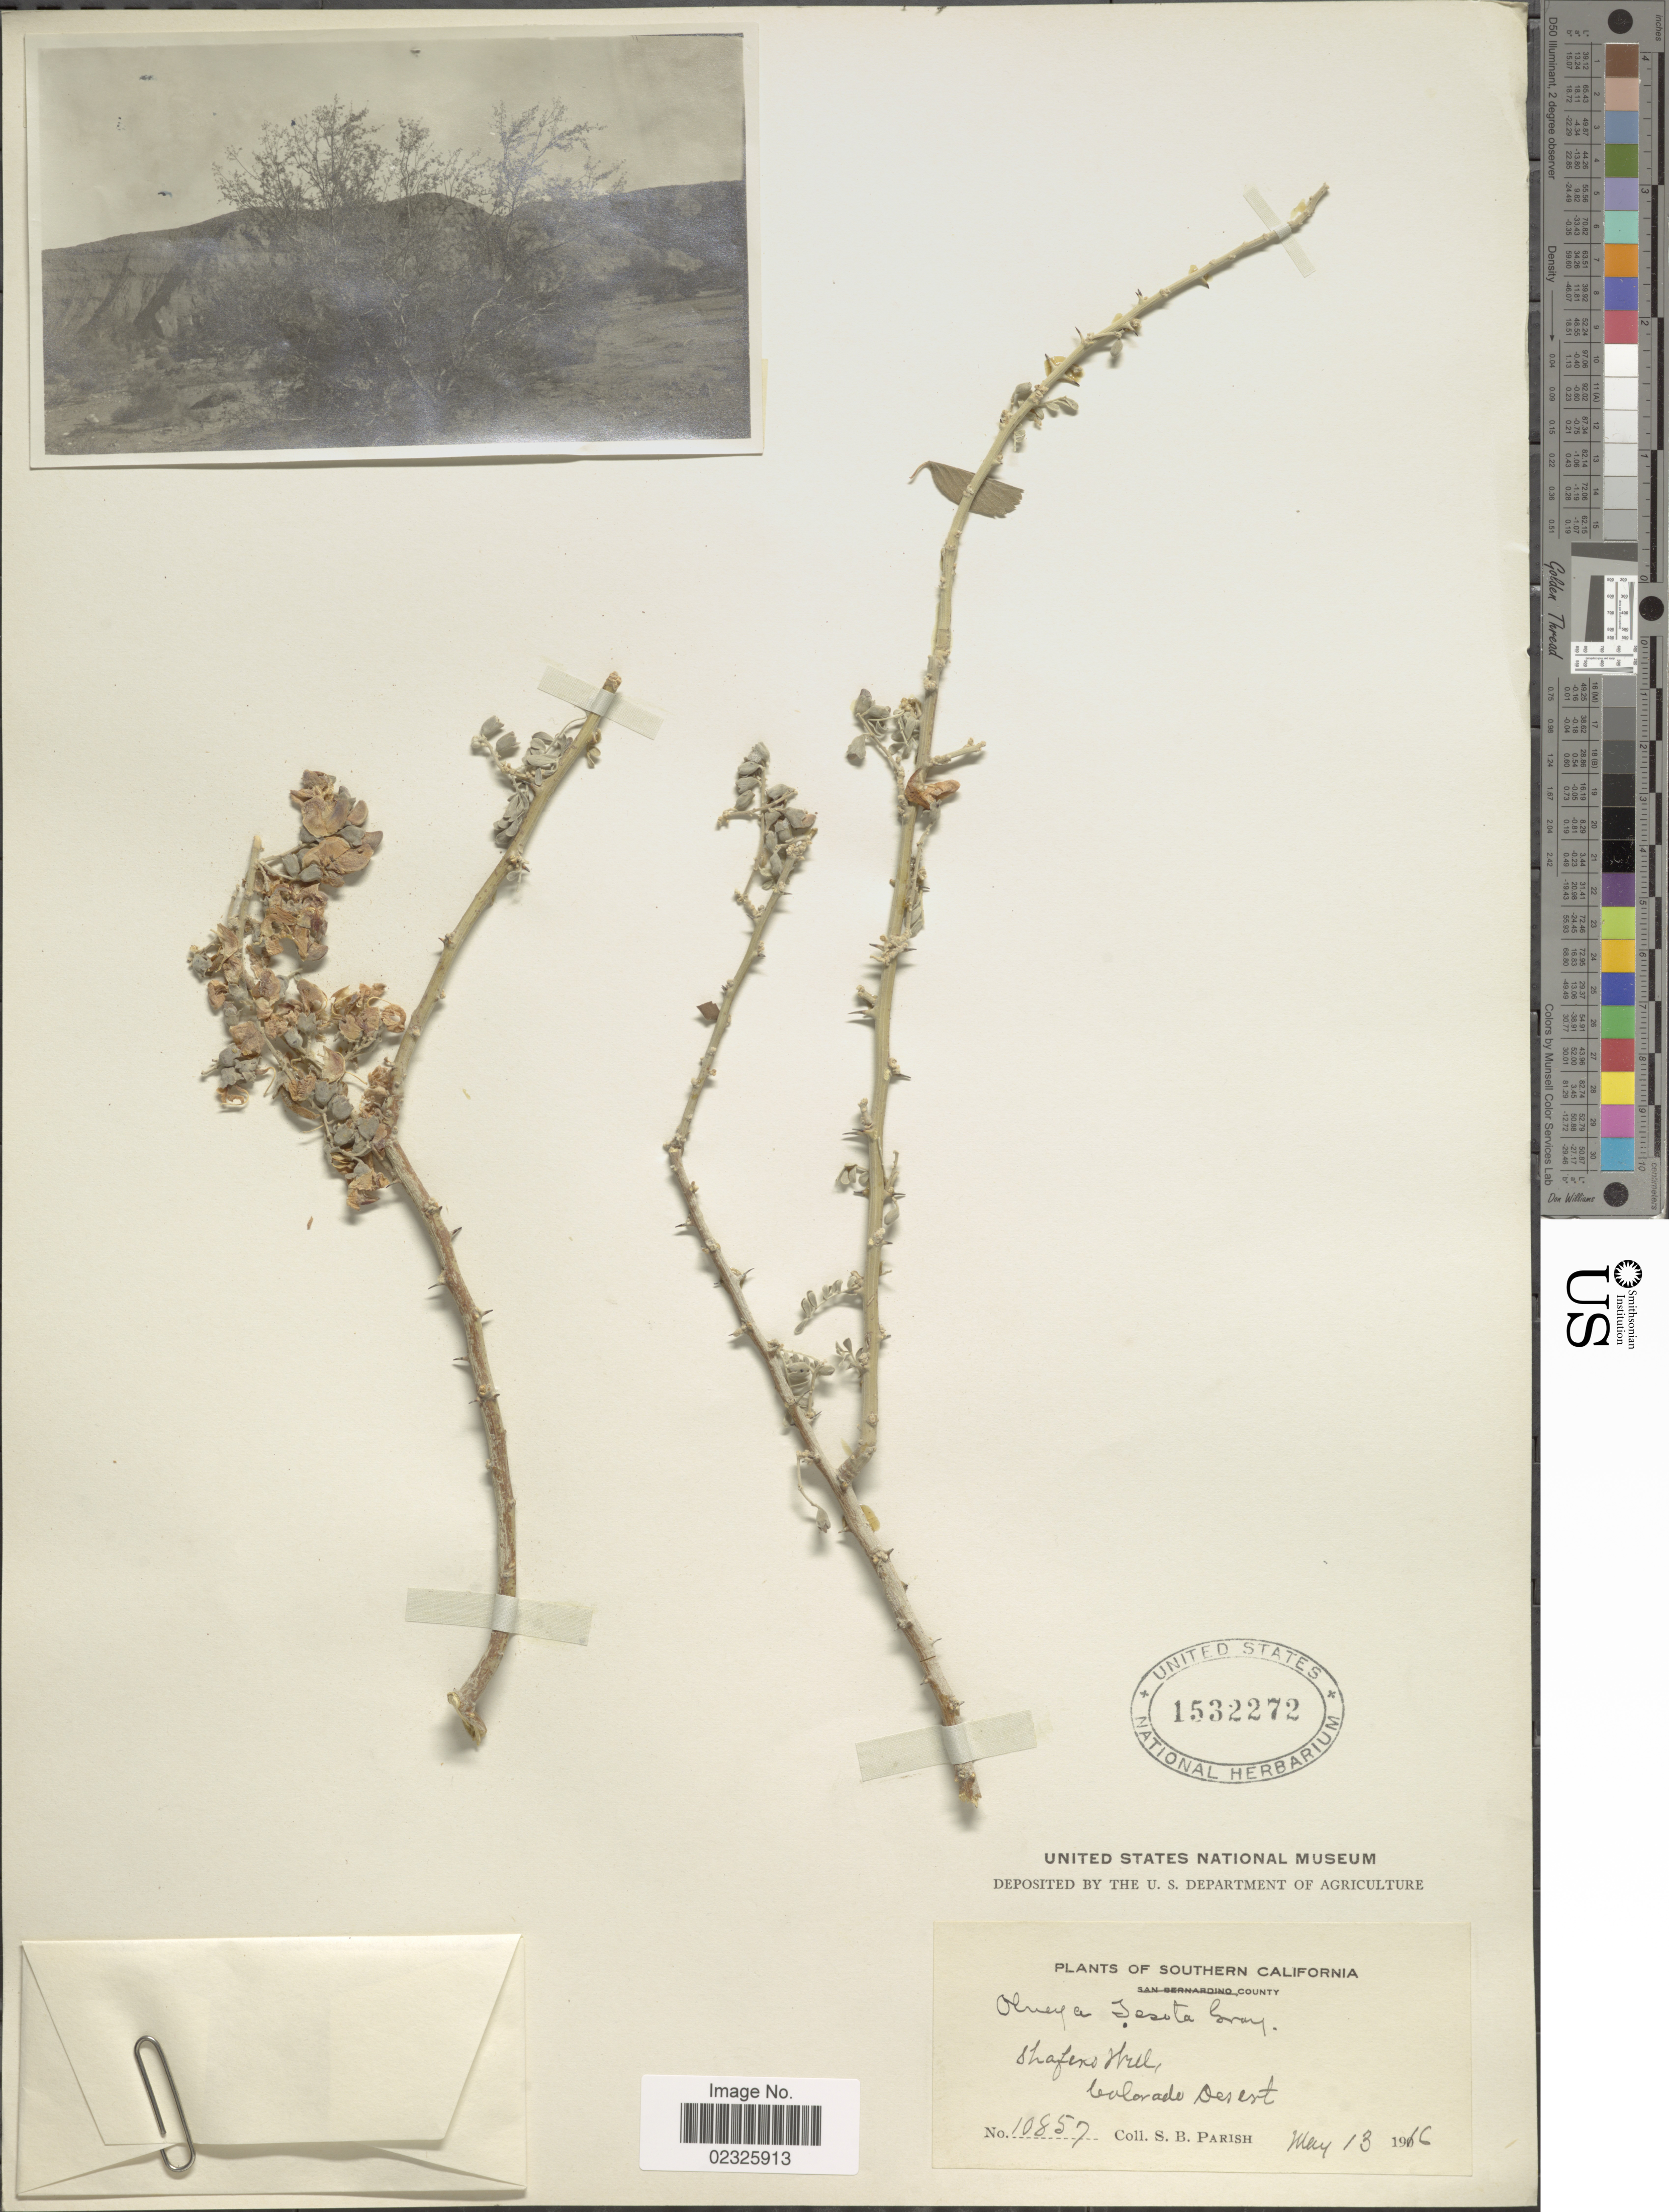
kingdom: Plantae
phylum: Tracheophyta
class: Magnoliopsida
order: Fabales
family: Fabaceae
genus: Olneya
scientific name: Olneya tesota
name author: A. Gray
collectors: S. B. Parish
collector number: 10857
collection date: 1916-05-13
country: United States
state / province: California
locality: Southern California, Shafers Hill, Colorado Desert.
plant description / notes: Corrected "Shafexo Hill" to "Shafers Hill."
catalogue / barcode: US 1532272